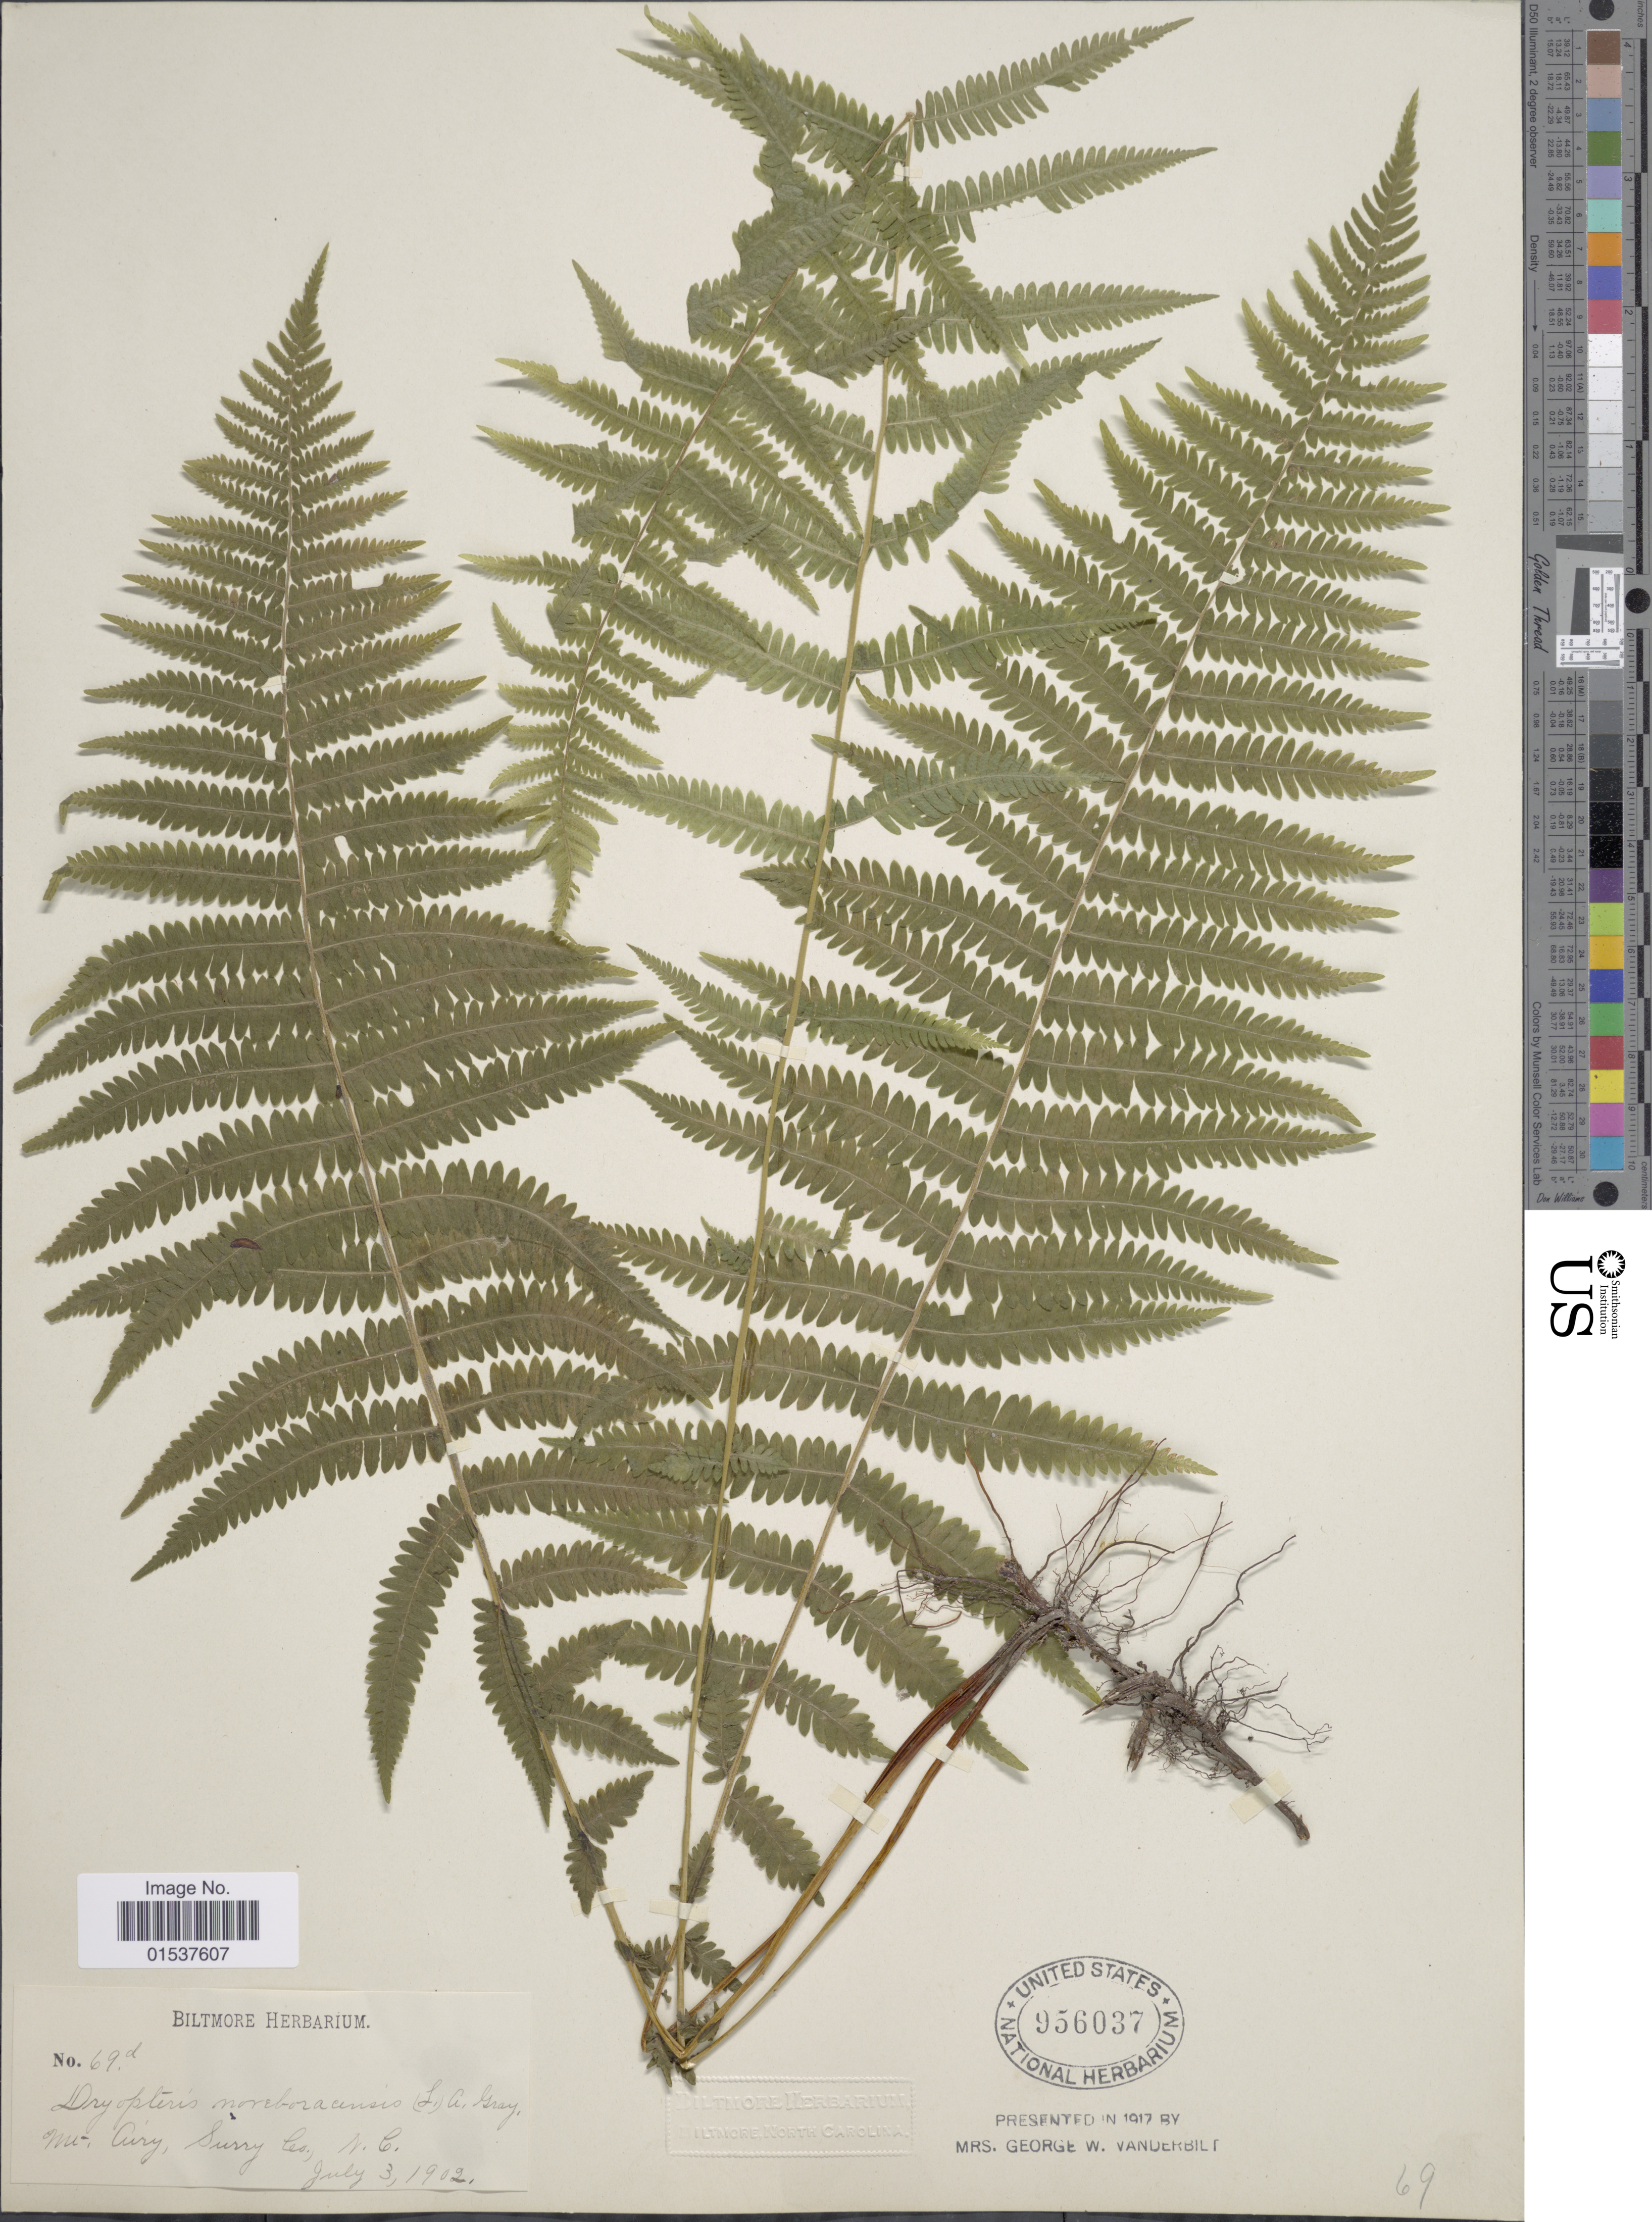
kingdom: Plantae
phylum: Tracheophyta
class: Polypodiopsida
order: Polypodiales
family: Thelypteridaceae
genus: Parathelypteris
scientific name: Parathelypteris noveboracensis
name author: (L.) Ching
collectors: ex herb. Biltmore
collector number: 69d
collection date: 1902-07-03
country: United States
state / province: North Carolina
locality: Mt. Cury, surry les., N. C.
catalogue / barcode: US 956037